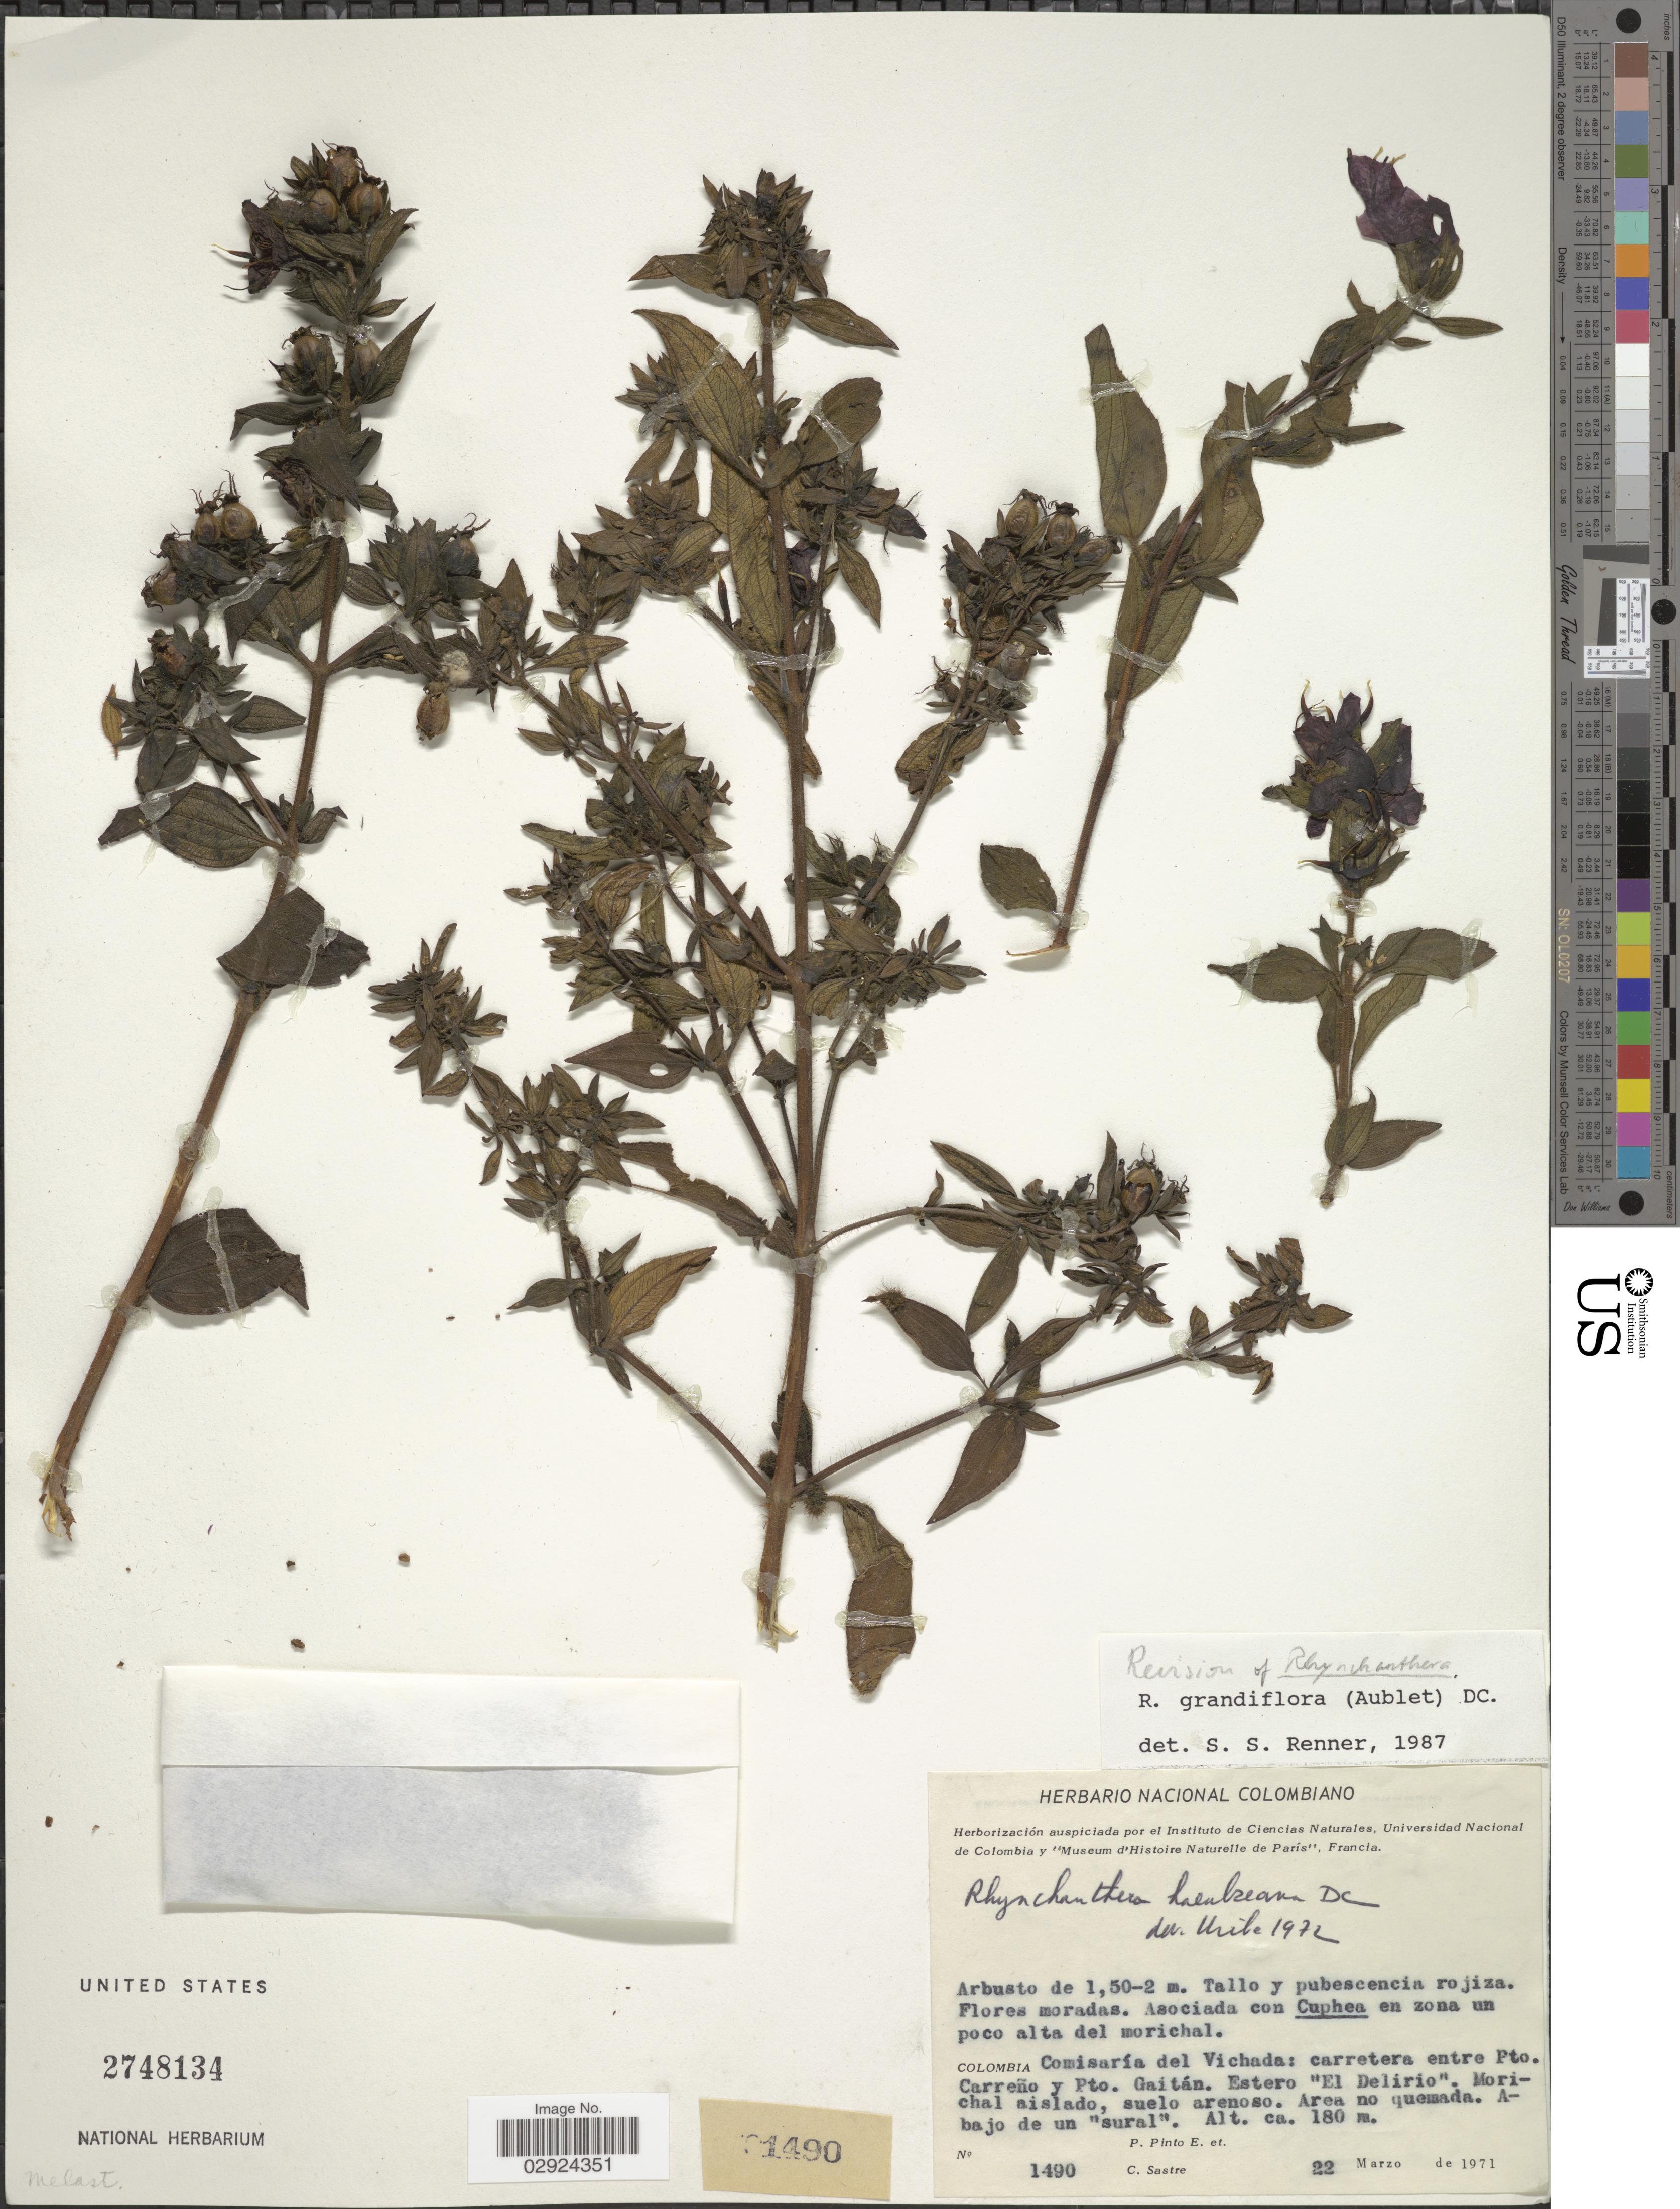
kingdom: Plantae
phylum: Tracheophyta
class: Magnoliopsida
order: Myrtales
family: Melastomataceae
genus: Rhynchanthera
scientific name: Rhynchanthera grandiflora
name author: (Aubl.) DC.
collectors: P. Pinto E. & C. Sastre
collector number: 1490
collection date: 1971-03-22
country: Colombia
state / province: Vichada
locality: Comisaría del Vichada: carretera entre Pto. Carreño y Pto. Gaitán, Estero "El Delirio", Morichal aislado, suelo arenoso, Area no quemada.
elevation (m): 180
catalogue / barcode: US 2748134